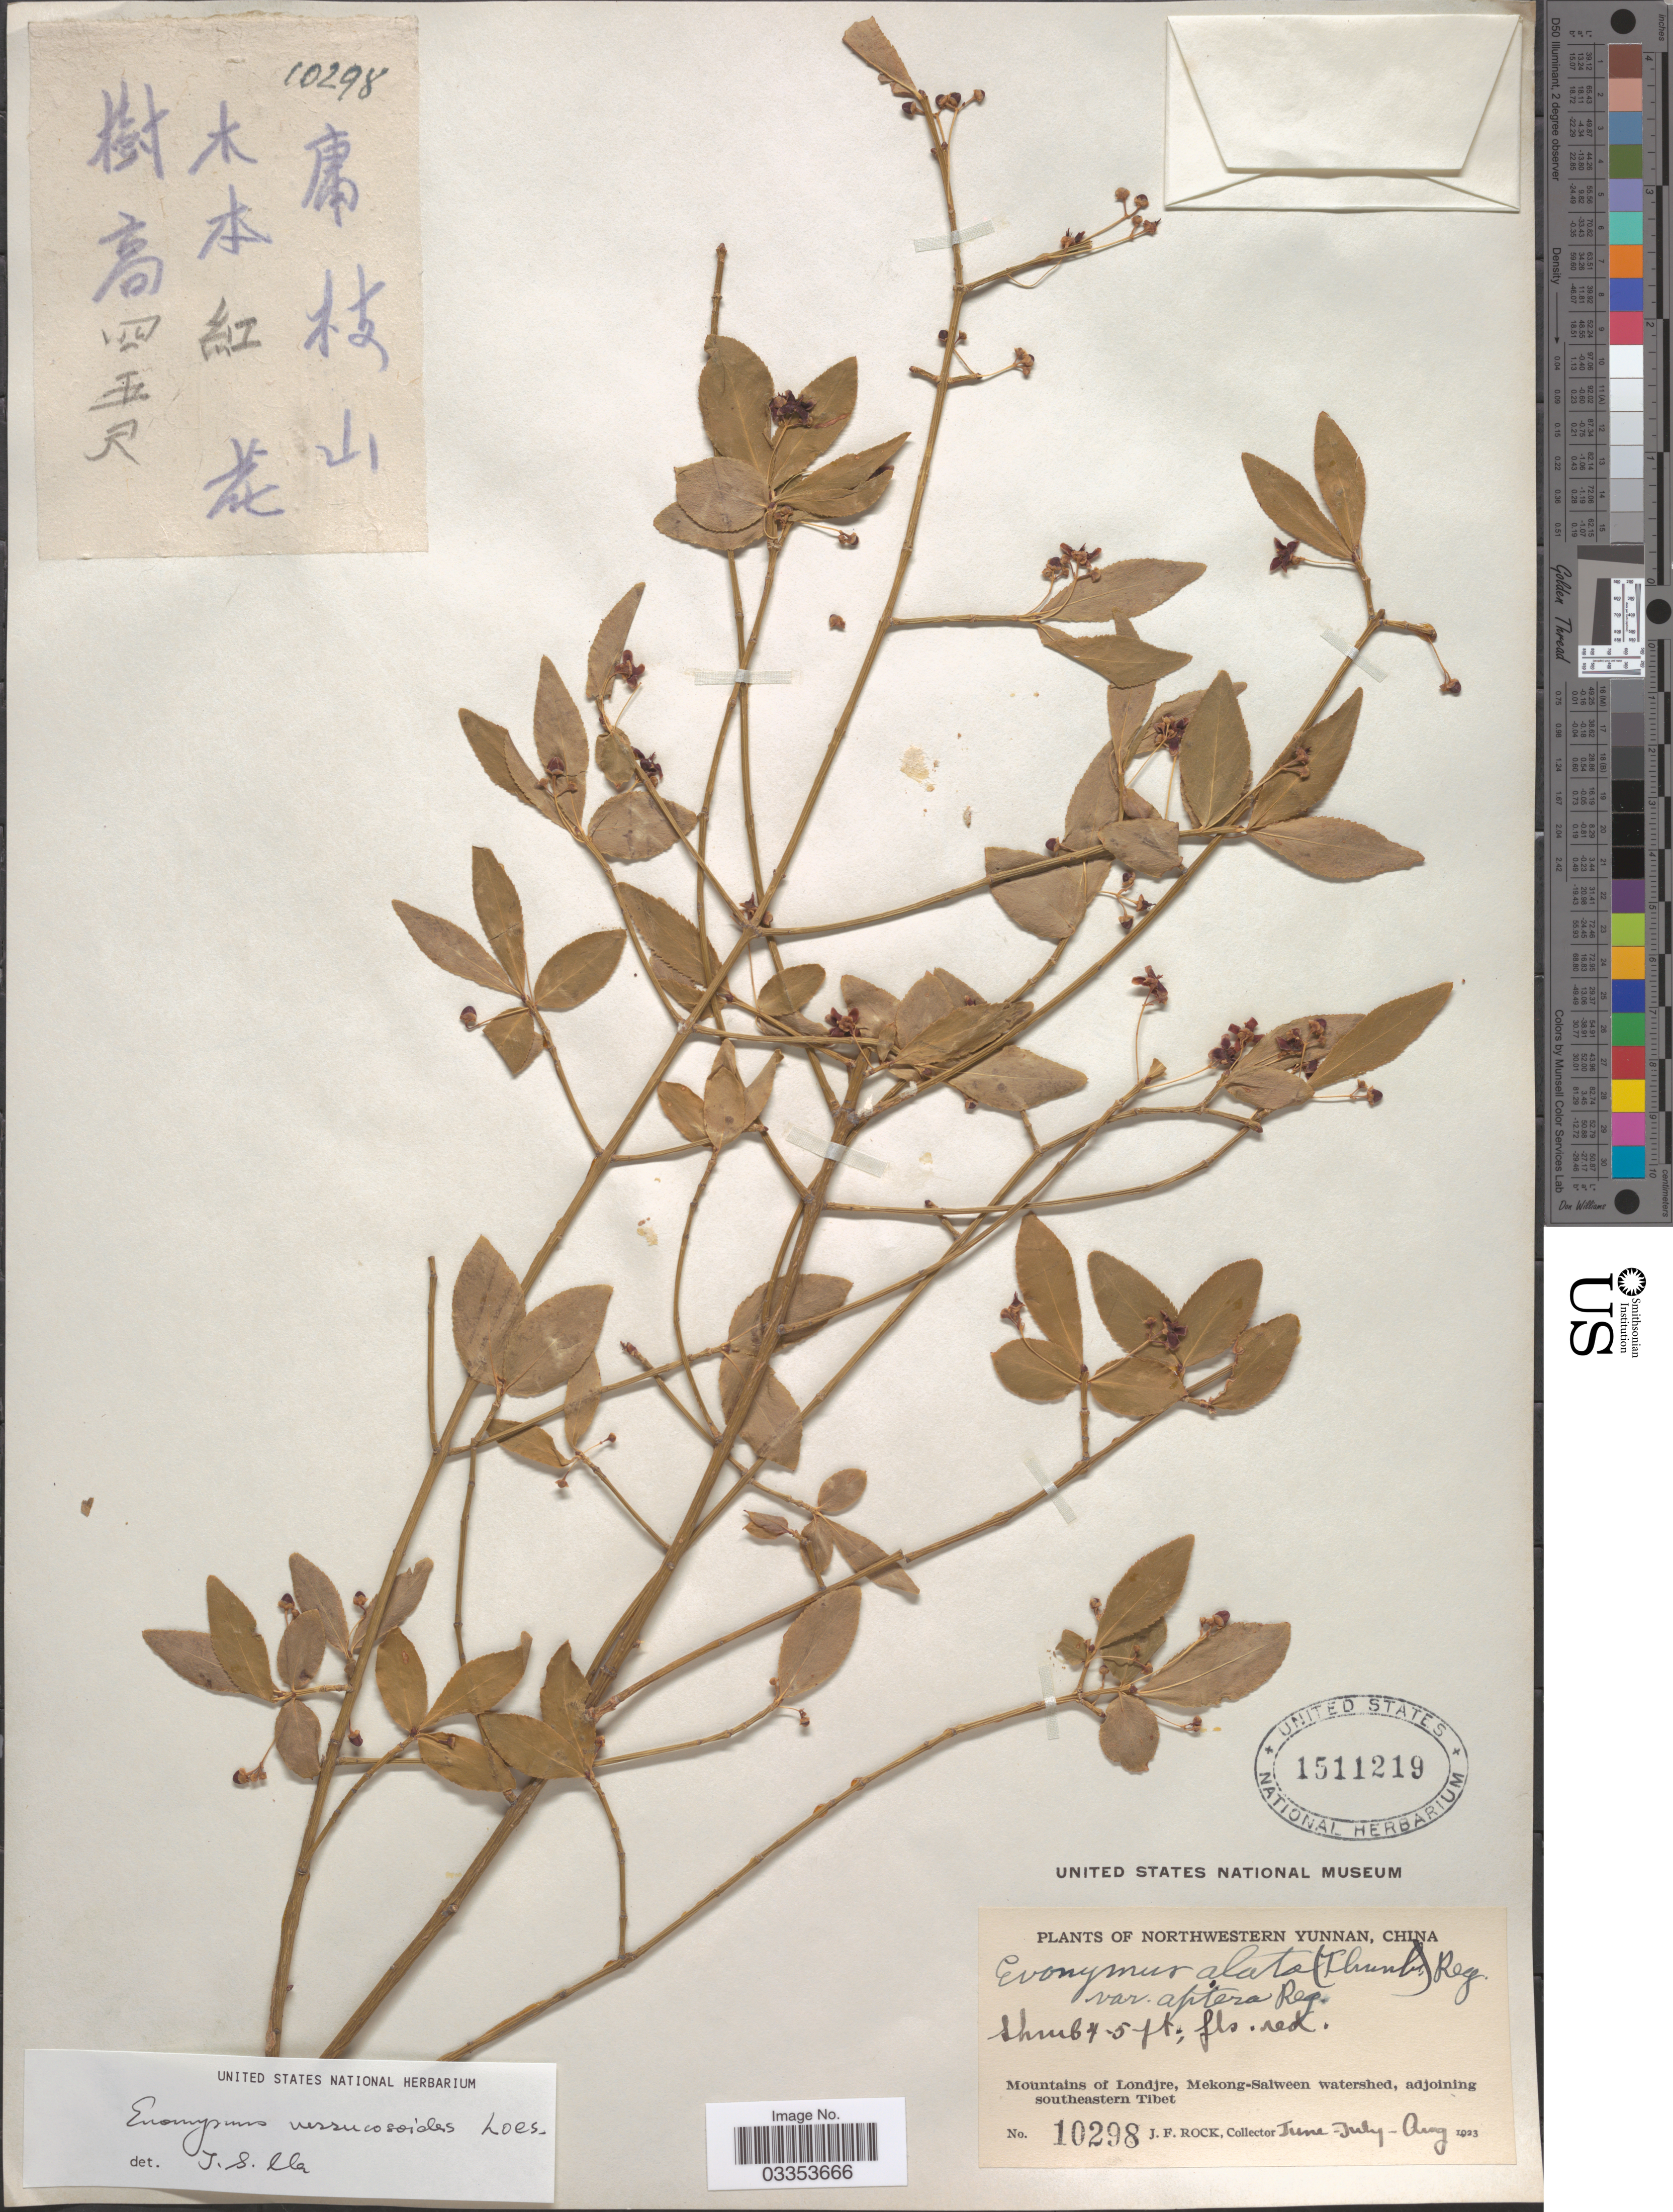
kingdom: Plantae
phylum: Tracheophyta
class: Magnoliopsida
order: Celastrales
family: Celastraceae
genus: Euonymus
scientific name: Euonymus verrucosoides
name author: Loes.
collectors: J. Rock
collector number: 10298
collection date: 1923-06/1923-08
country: China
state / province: Yunnan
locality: Northwestern Yunnan. Mountains of Londjre, Mekong-Salween watershed, adjoining southeastern Tibet.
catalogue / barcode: US 1511219